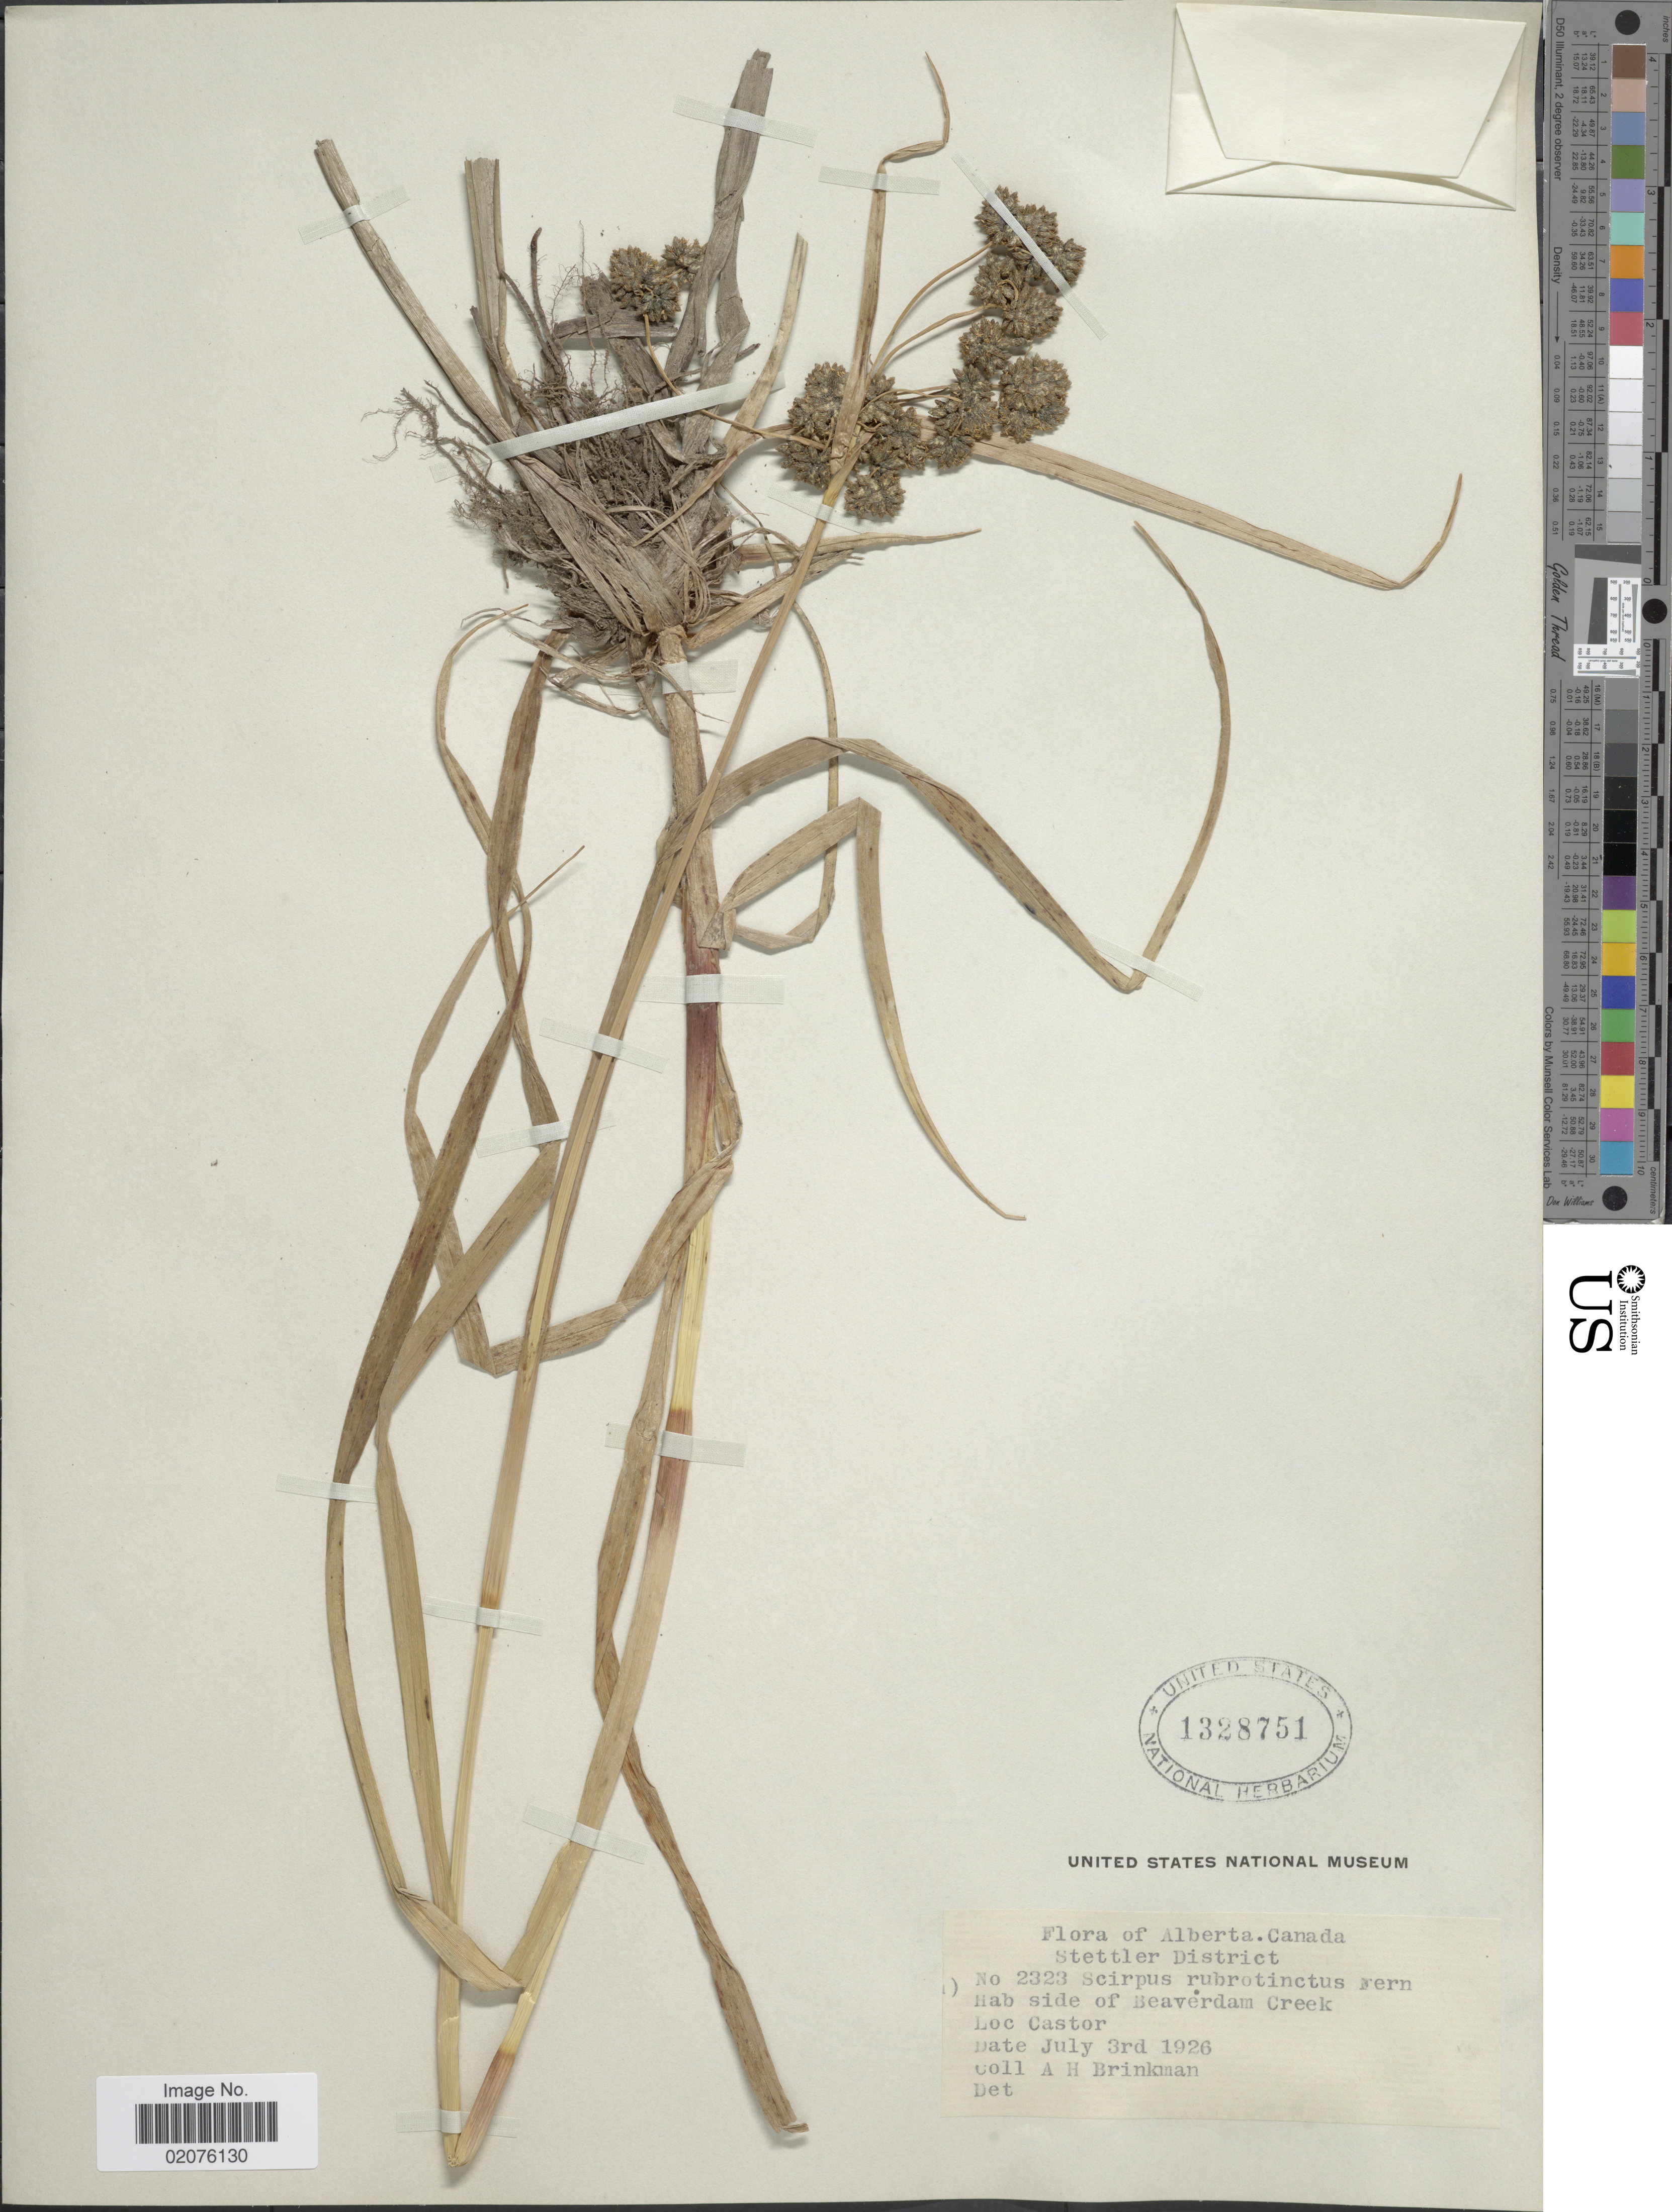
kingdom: Plantae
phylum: Tracheophyta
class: Liliopsida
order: Poales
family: Cyperaceae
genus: Scirpus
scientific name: Scirpus microcarpus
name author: J. Presl & C. Presl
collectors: A. Brinkman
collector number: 2323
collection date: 1926-07-03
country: Canada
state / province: Alberta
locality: Stettler District, hab side of Beaverdam Creek, Castor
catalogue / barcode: US 1328751